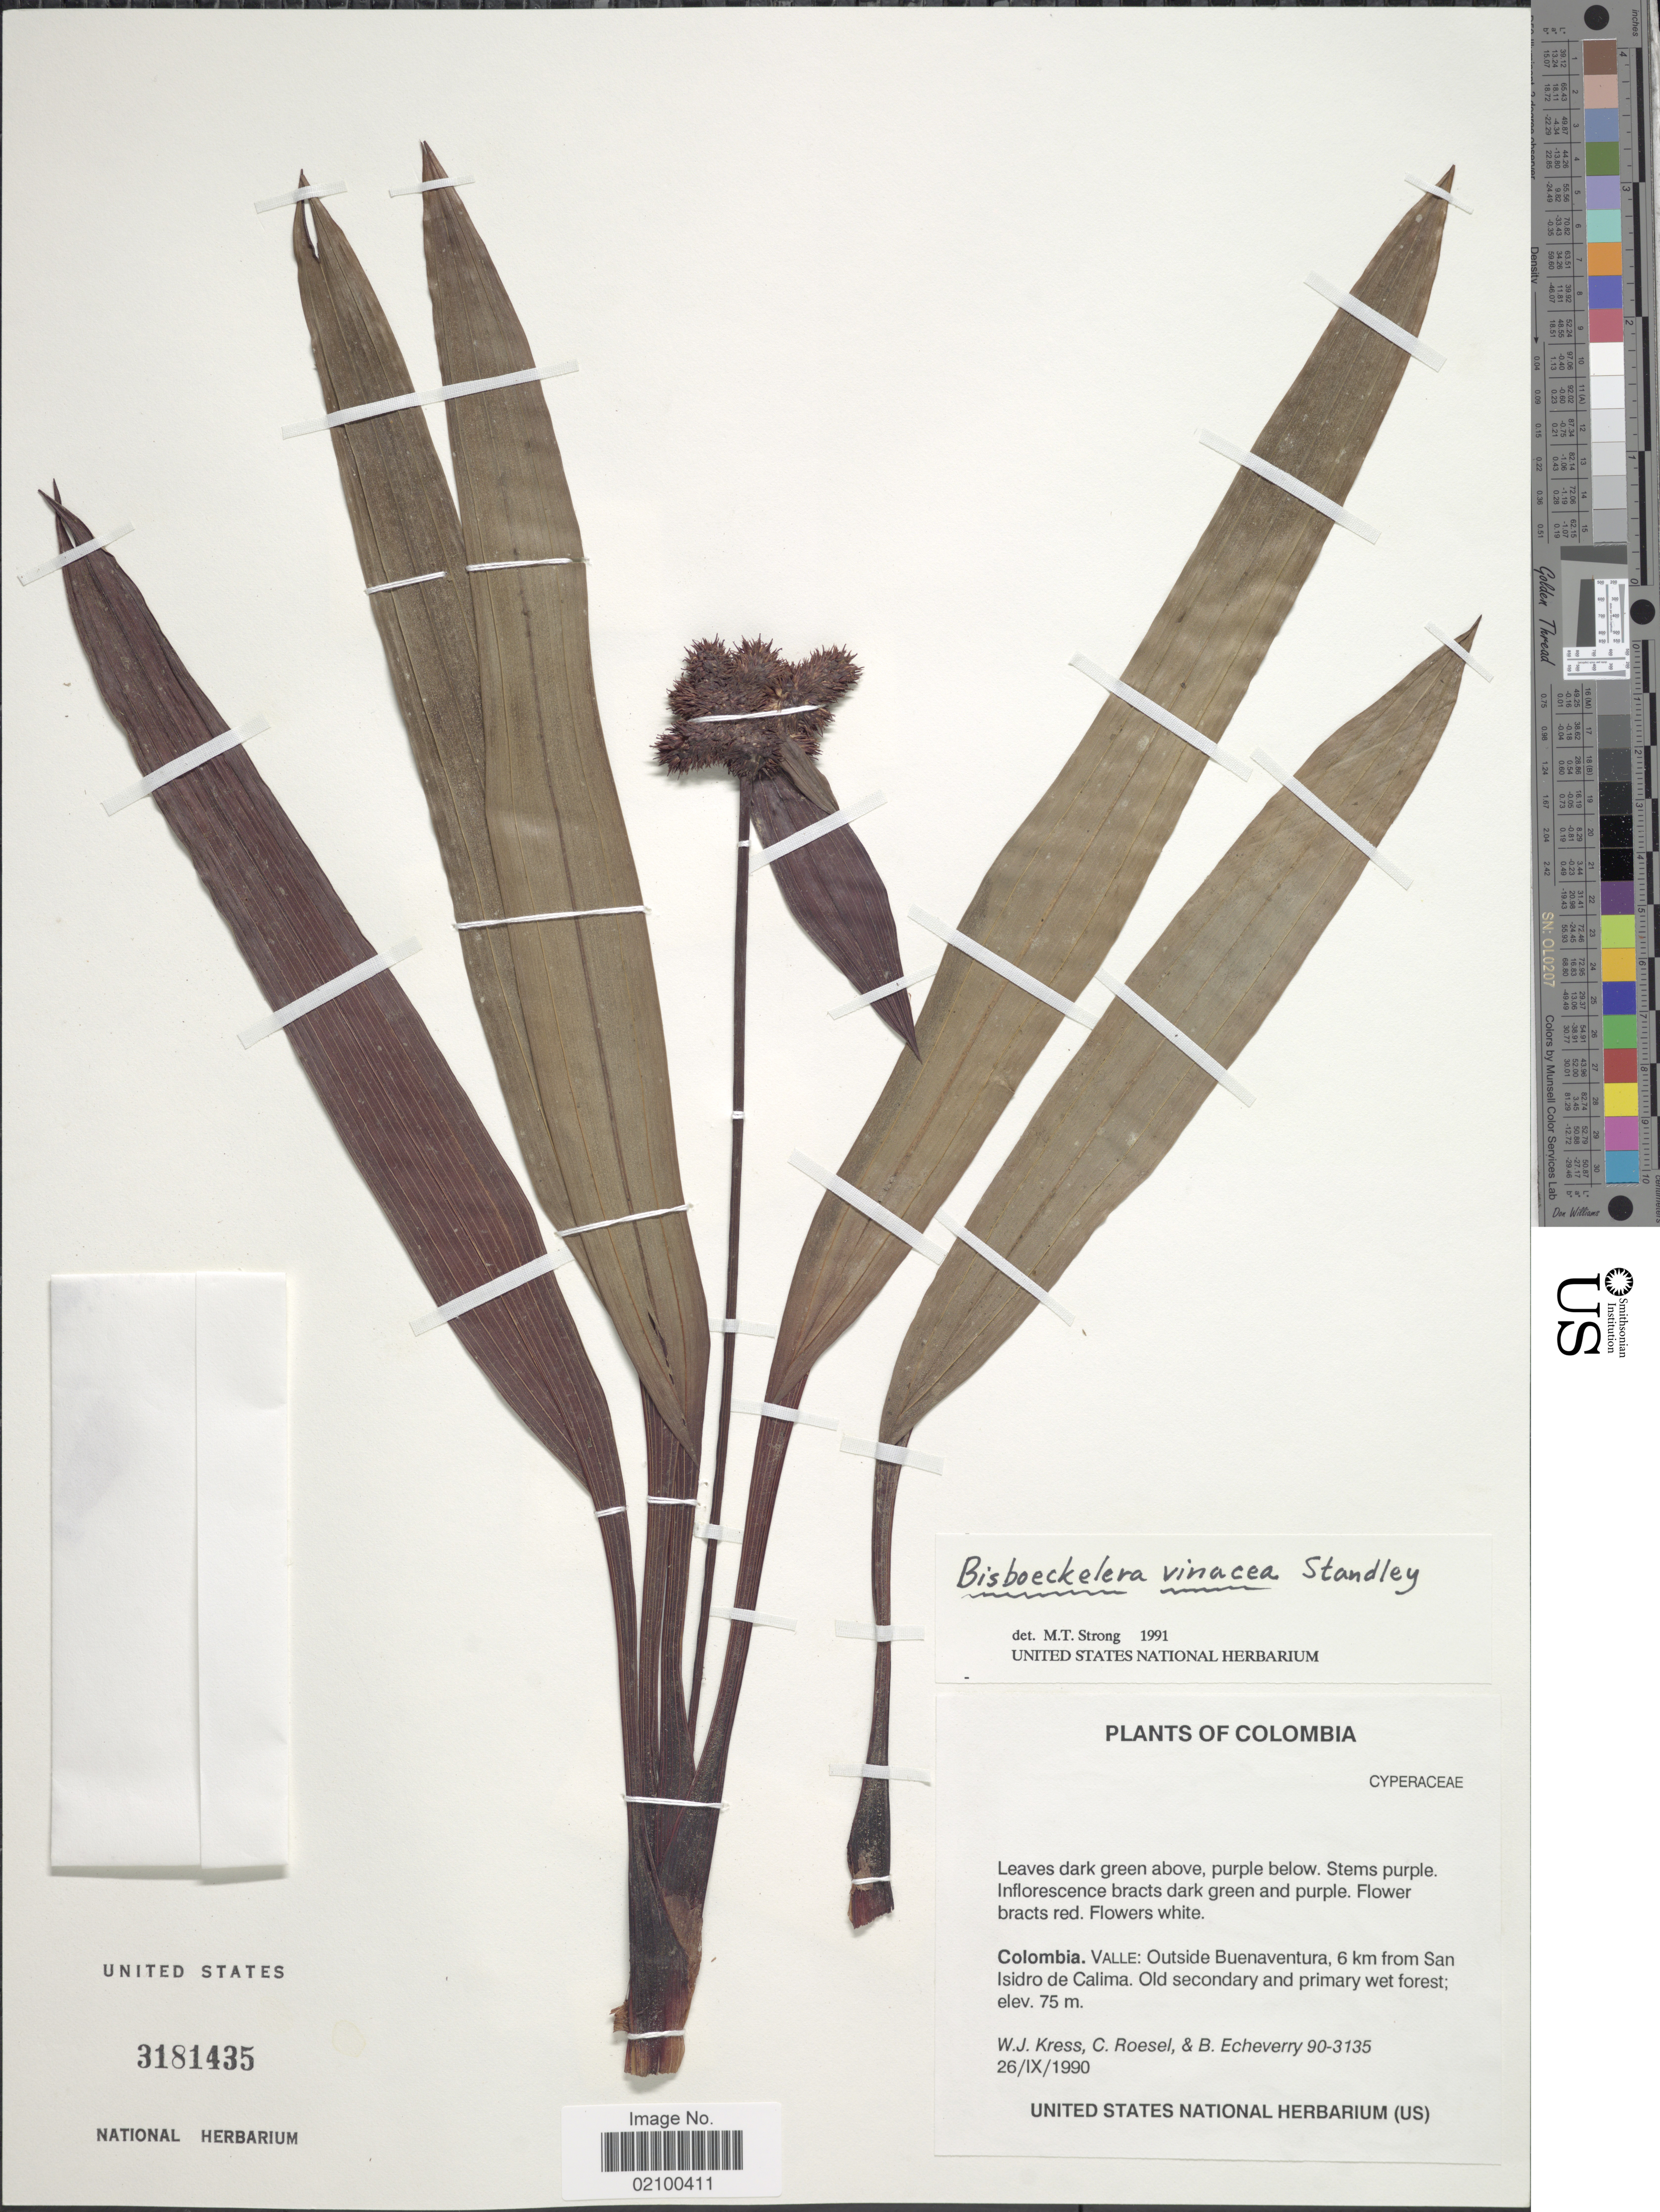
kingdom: Plantae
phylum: Tracheophyta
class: Liliopsida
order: Poales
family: Cyperaceae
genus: Bisboeckelera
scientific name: Bisboeckelera vinacea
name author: Standl.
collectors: W. J. Kress, C. S. Roesel & B. Echeverry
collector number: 90-3135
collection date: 1990-09-26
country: Colombia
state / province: Valle del Cauca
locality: Valle: Outside Buenaventura, 6 km from San Isidro de Calima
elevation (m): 75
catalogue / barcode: US 3181435